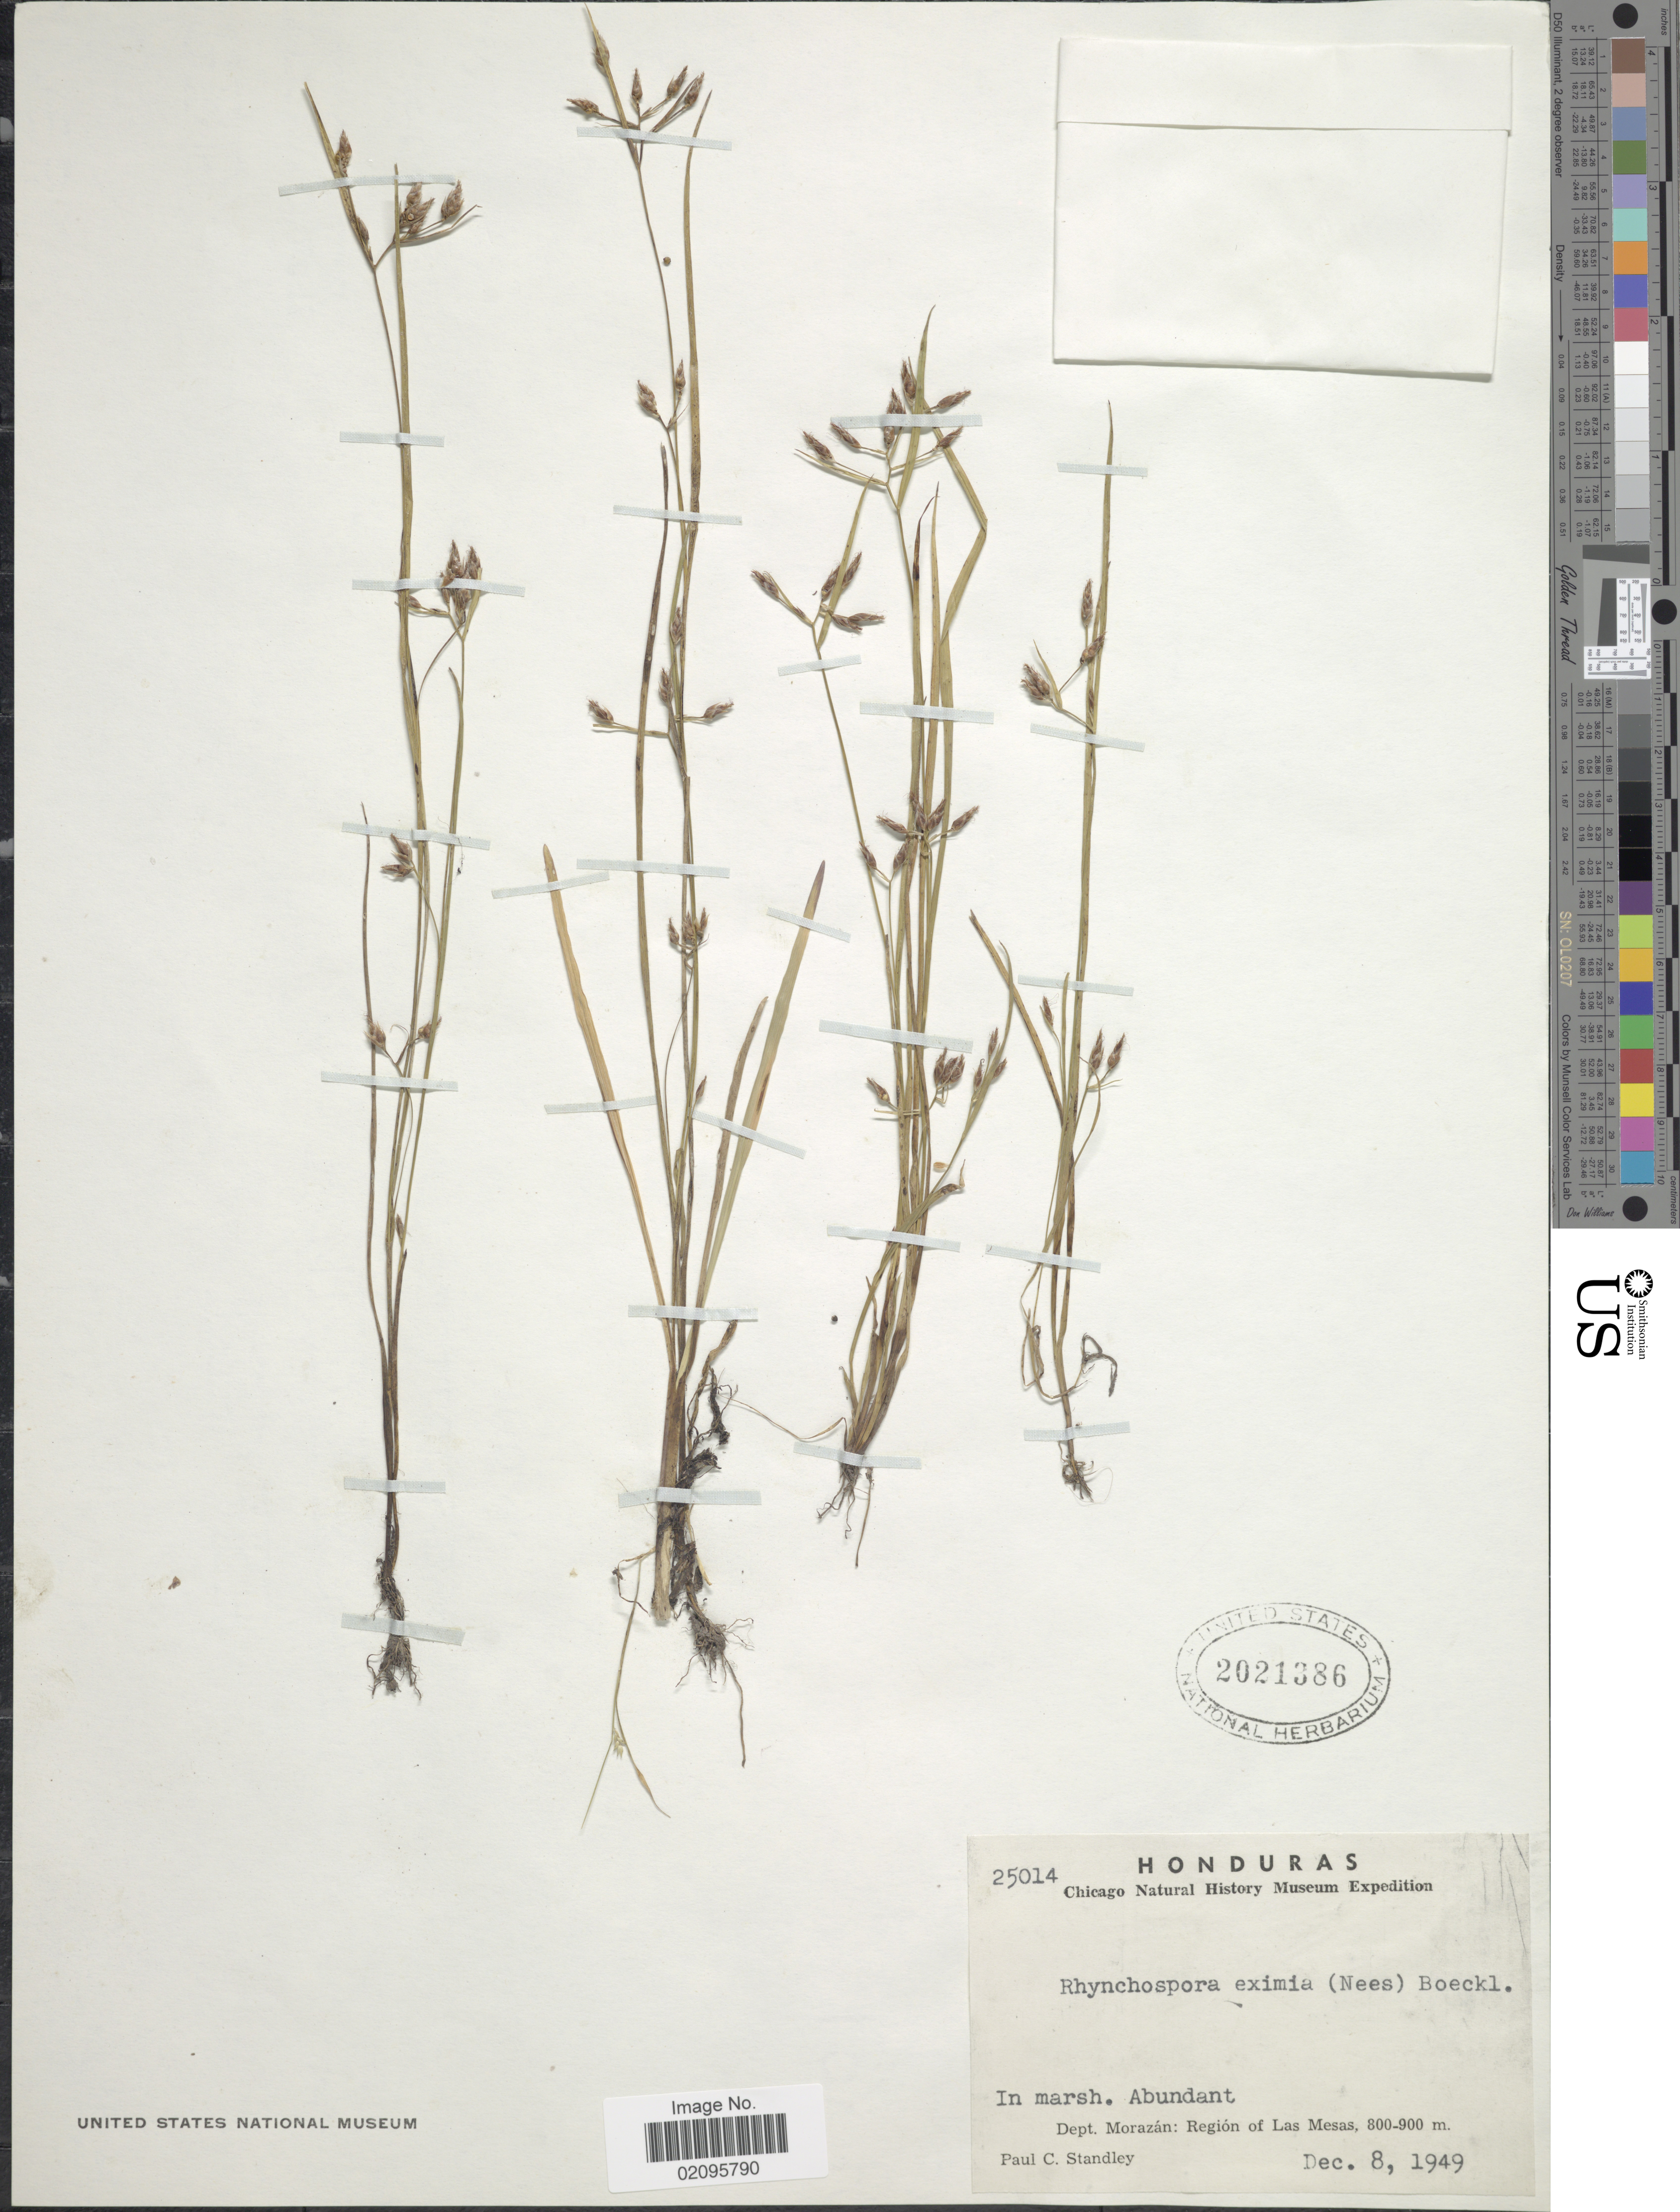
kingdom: Plantae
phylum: Tracheophyta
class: Liliopsida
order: Poales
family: Cyperaceae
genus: Rhynchospora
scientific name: Rhynchospora eximia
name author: (Nees) Boeckeler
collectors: P. C. Standley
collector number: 25014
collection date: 1949-12-08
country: Honduras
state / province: Fco. Morazán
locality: In marsh, Dept. Morazan: Region of Las Mesas.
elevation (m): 800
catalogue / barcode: US 2021386